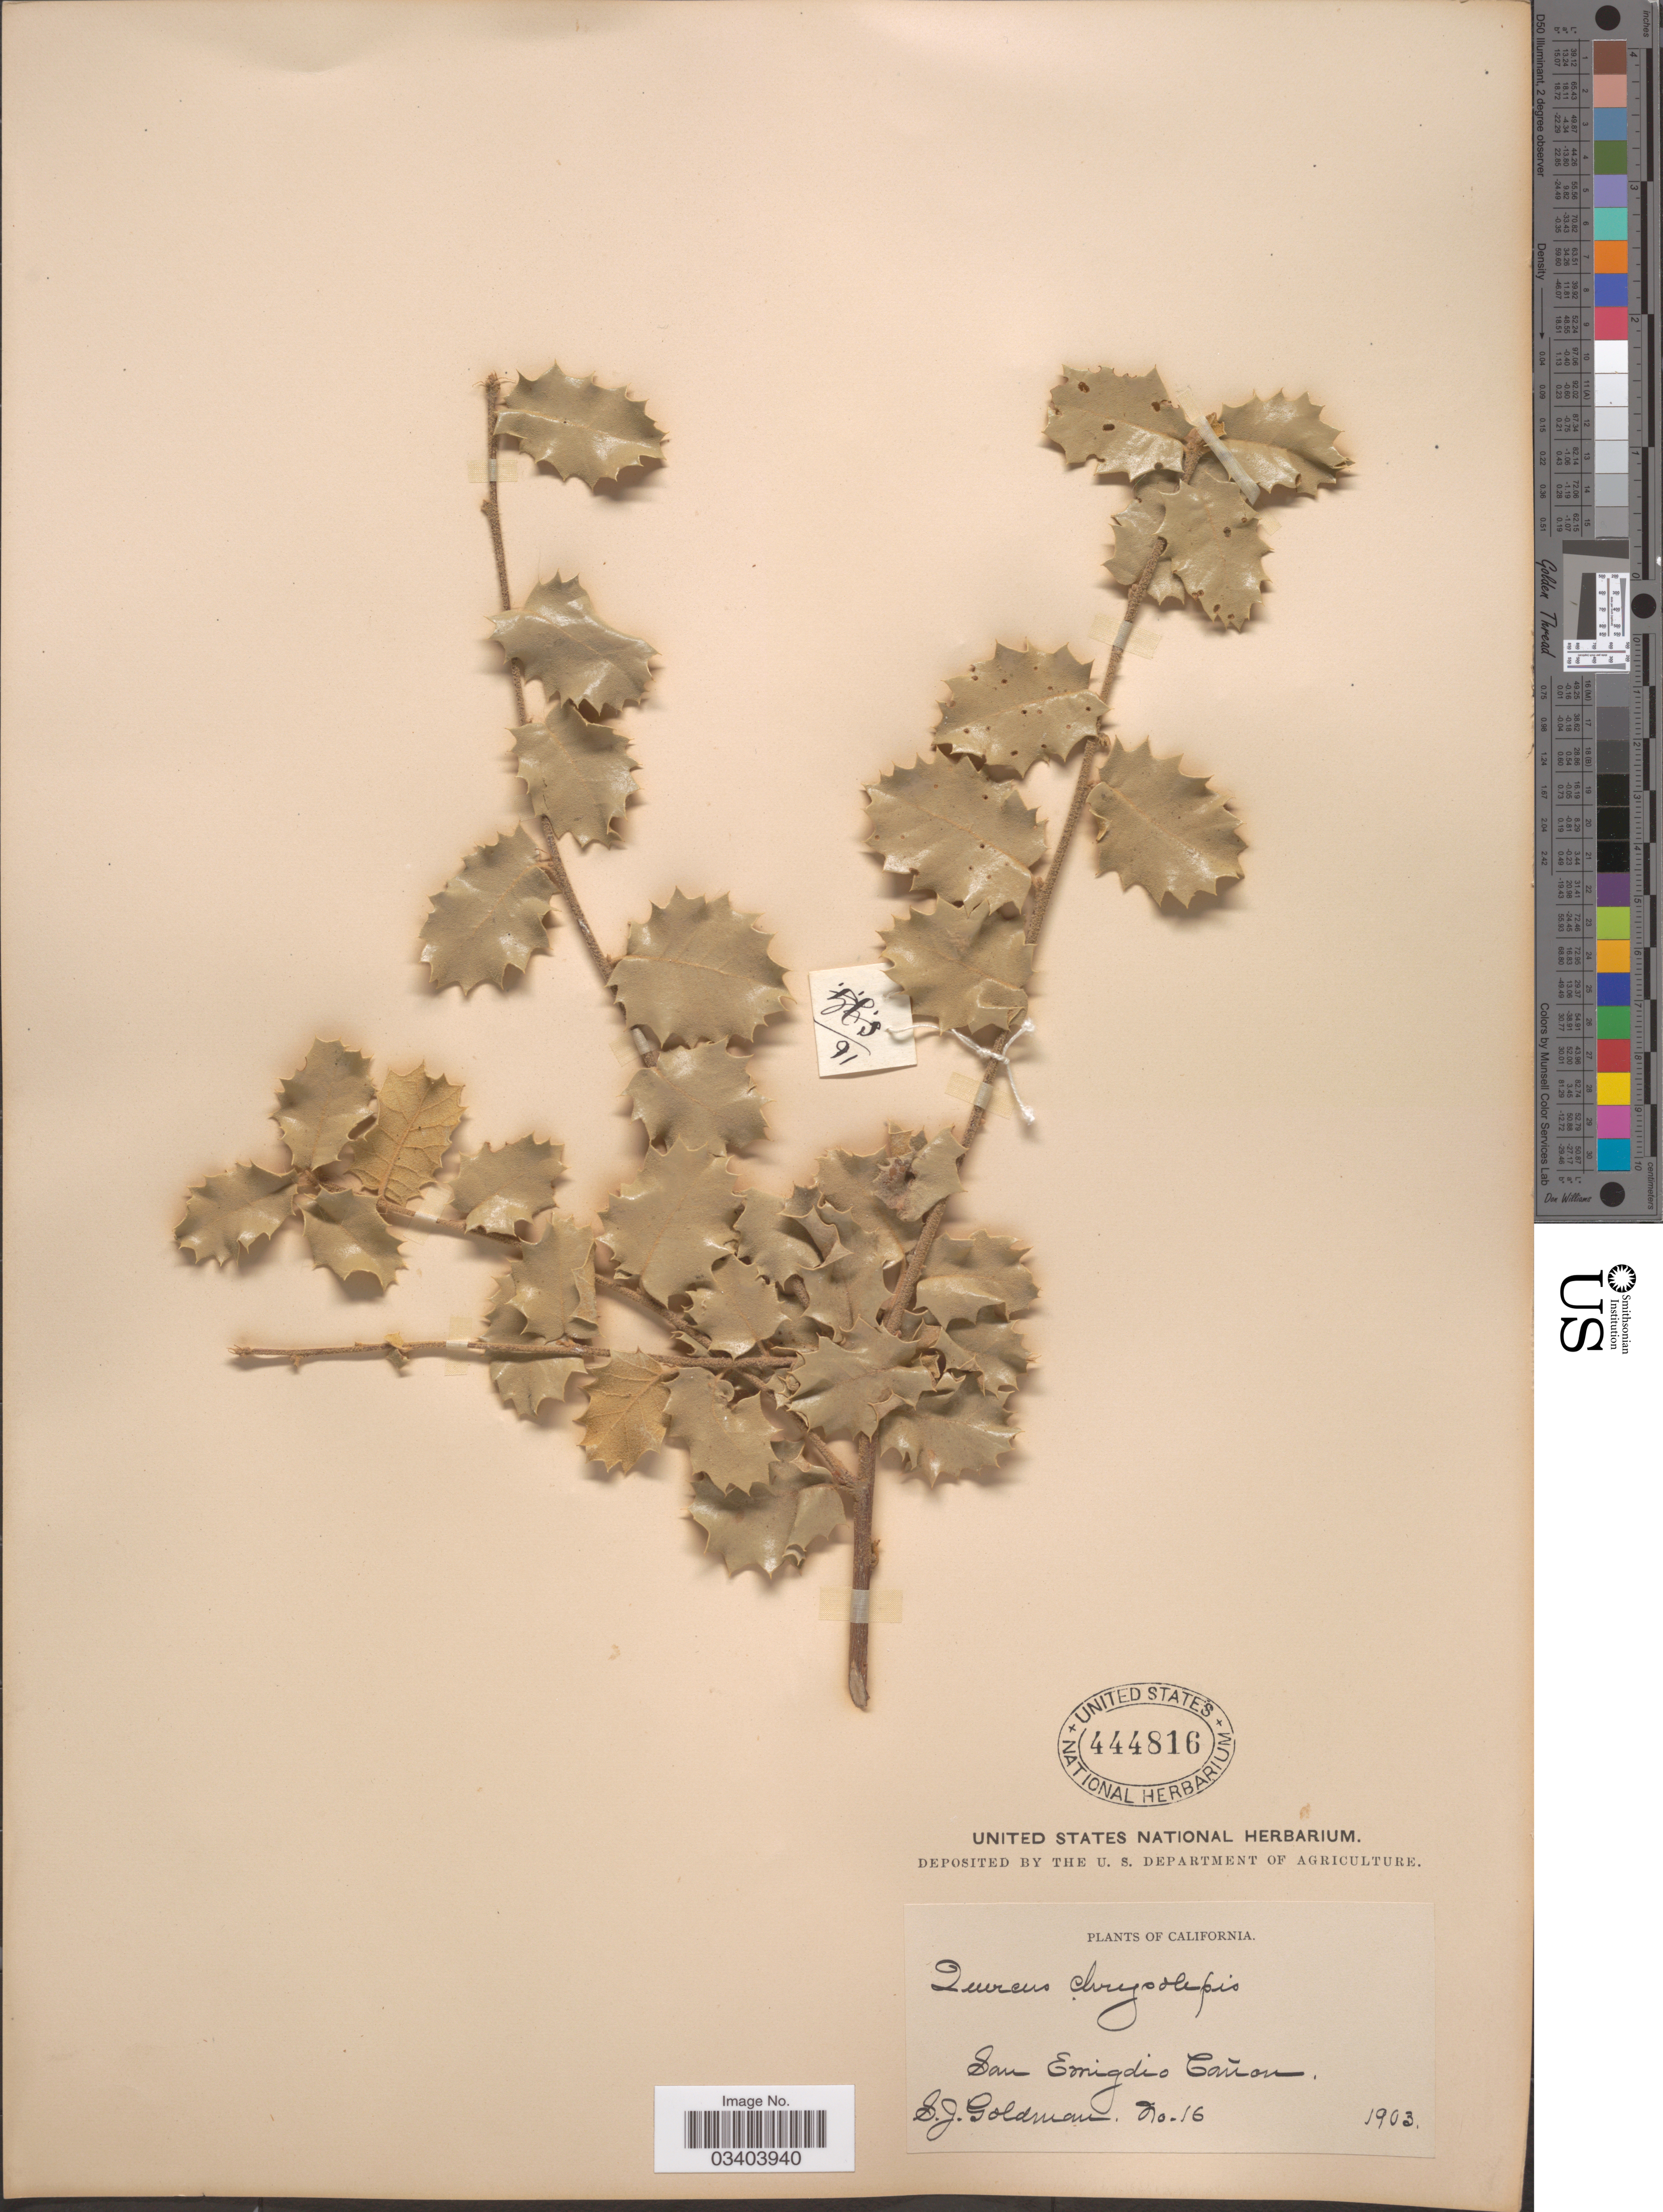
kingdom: Plantae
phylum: Tracheophyta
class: Magnoliopsida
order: Fagales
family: Fagaceae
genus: Quercus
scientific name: Quercus chrysolepis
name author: Liebm.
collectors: S. Goldman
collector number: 16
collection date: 1903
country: United States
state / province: California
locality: San Emigdio Cañon.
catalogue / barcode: US 444816